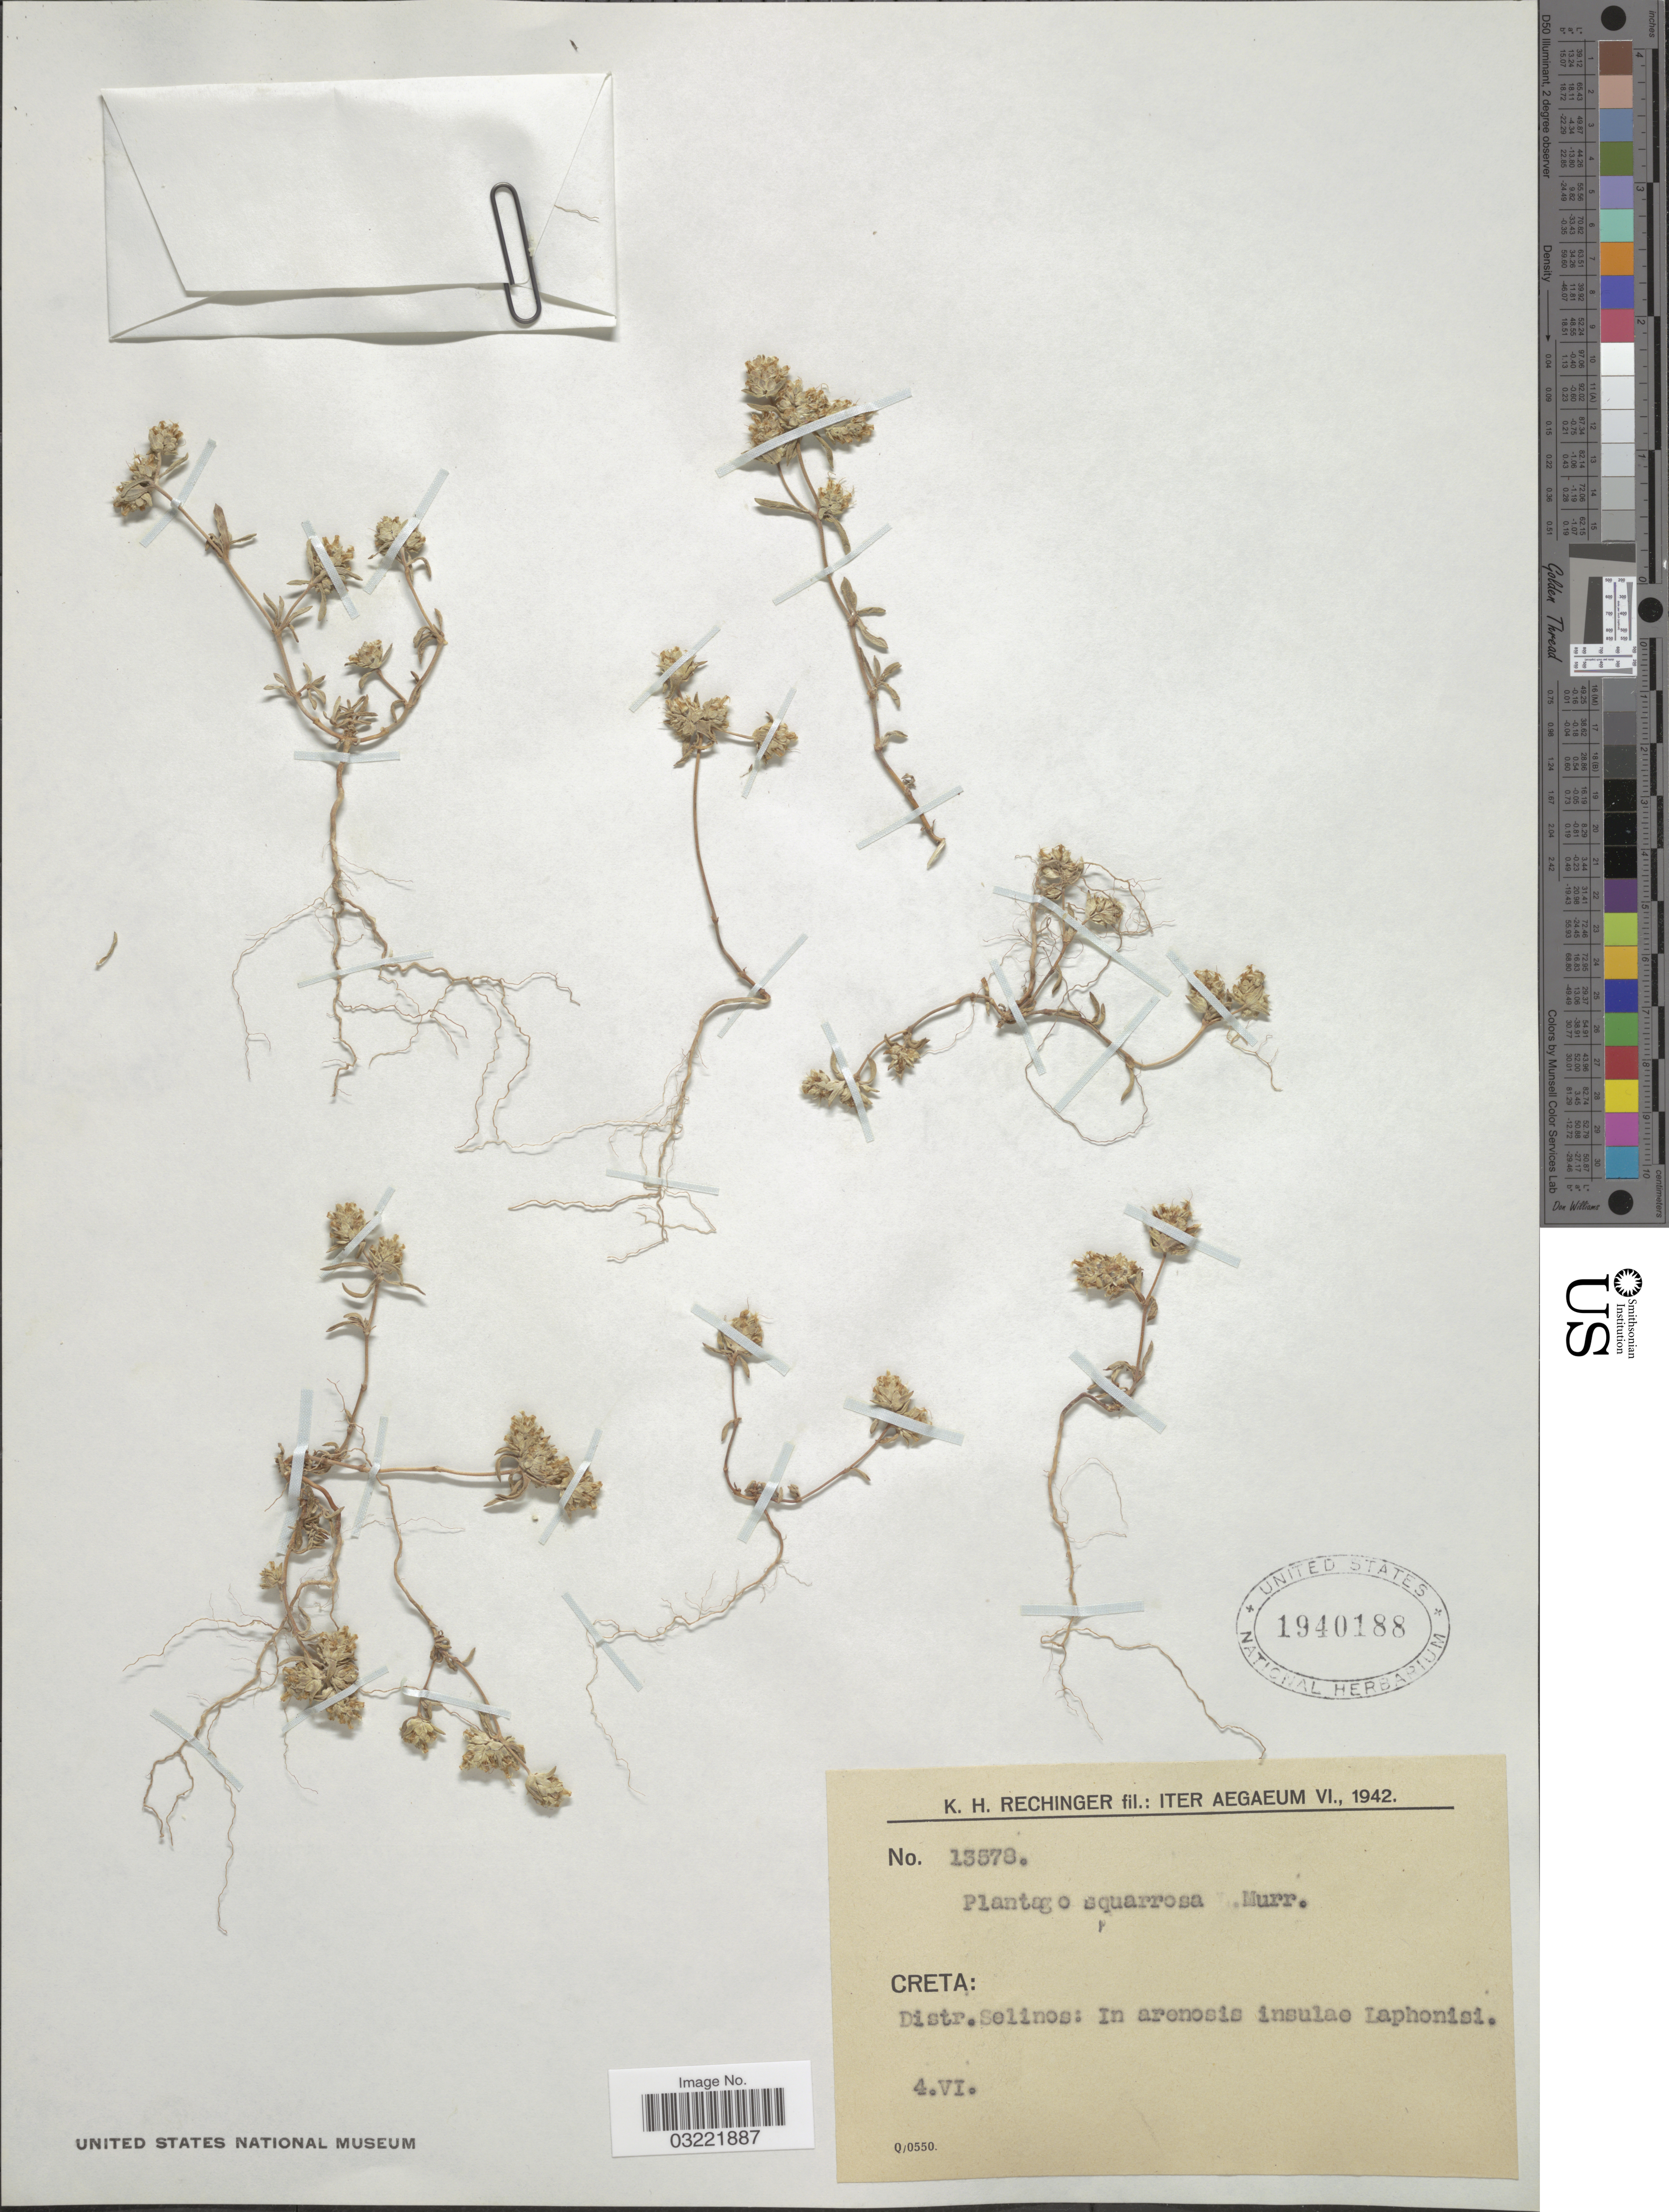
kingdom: Plantae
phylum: Tracheophyta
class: Magnoliopsida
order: Lamiales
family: Plantaginaceae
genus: Plantago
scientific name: Plantago squarrosa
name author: Murray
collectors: K. H. Rechinger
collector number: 13578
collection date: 1942-06-04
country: Greece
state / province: Crete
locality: Iter Aegaeum. Creta: Distr. Selinos: In arenosis insulae Laphonisi.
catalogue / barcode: US 1940188